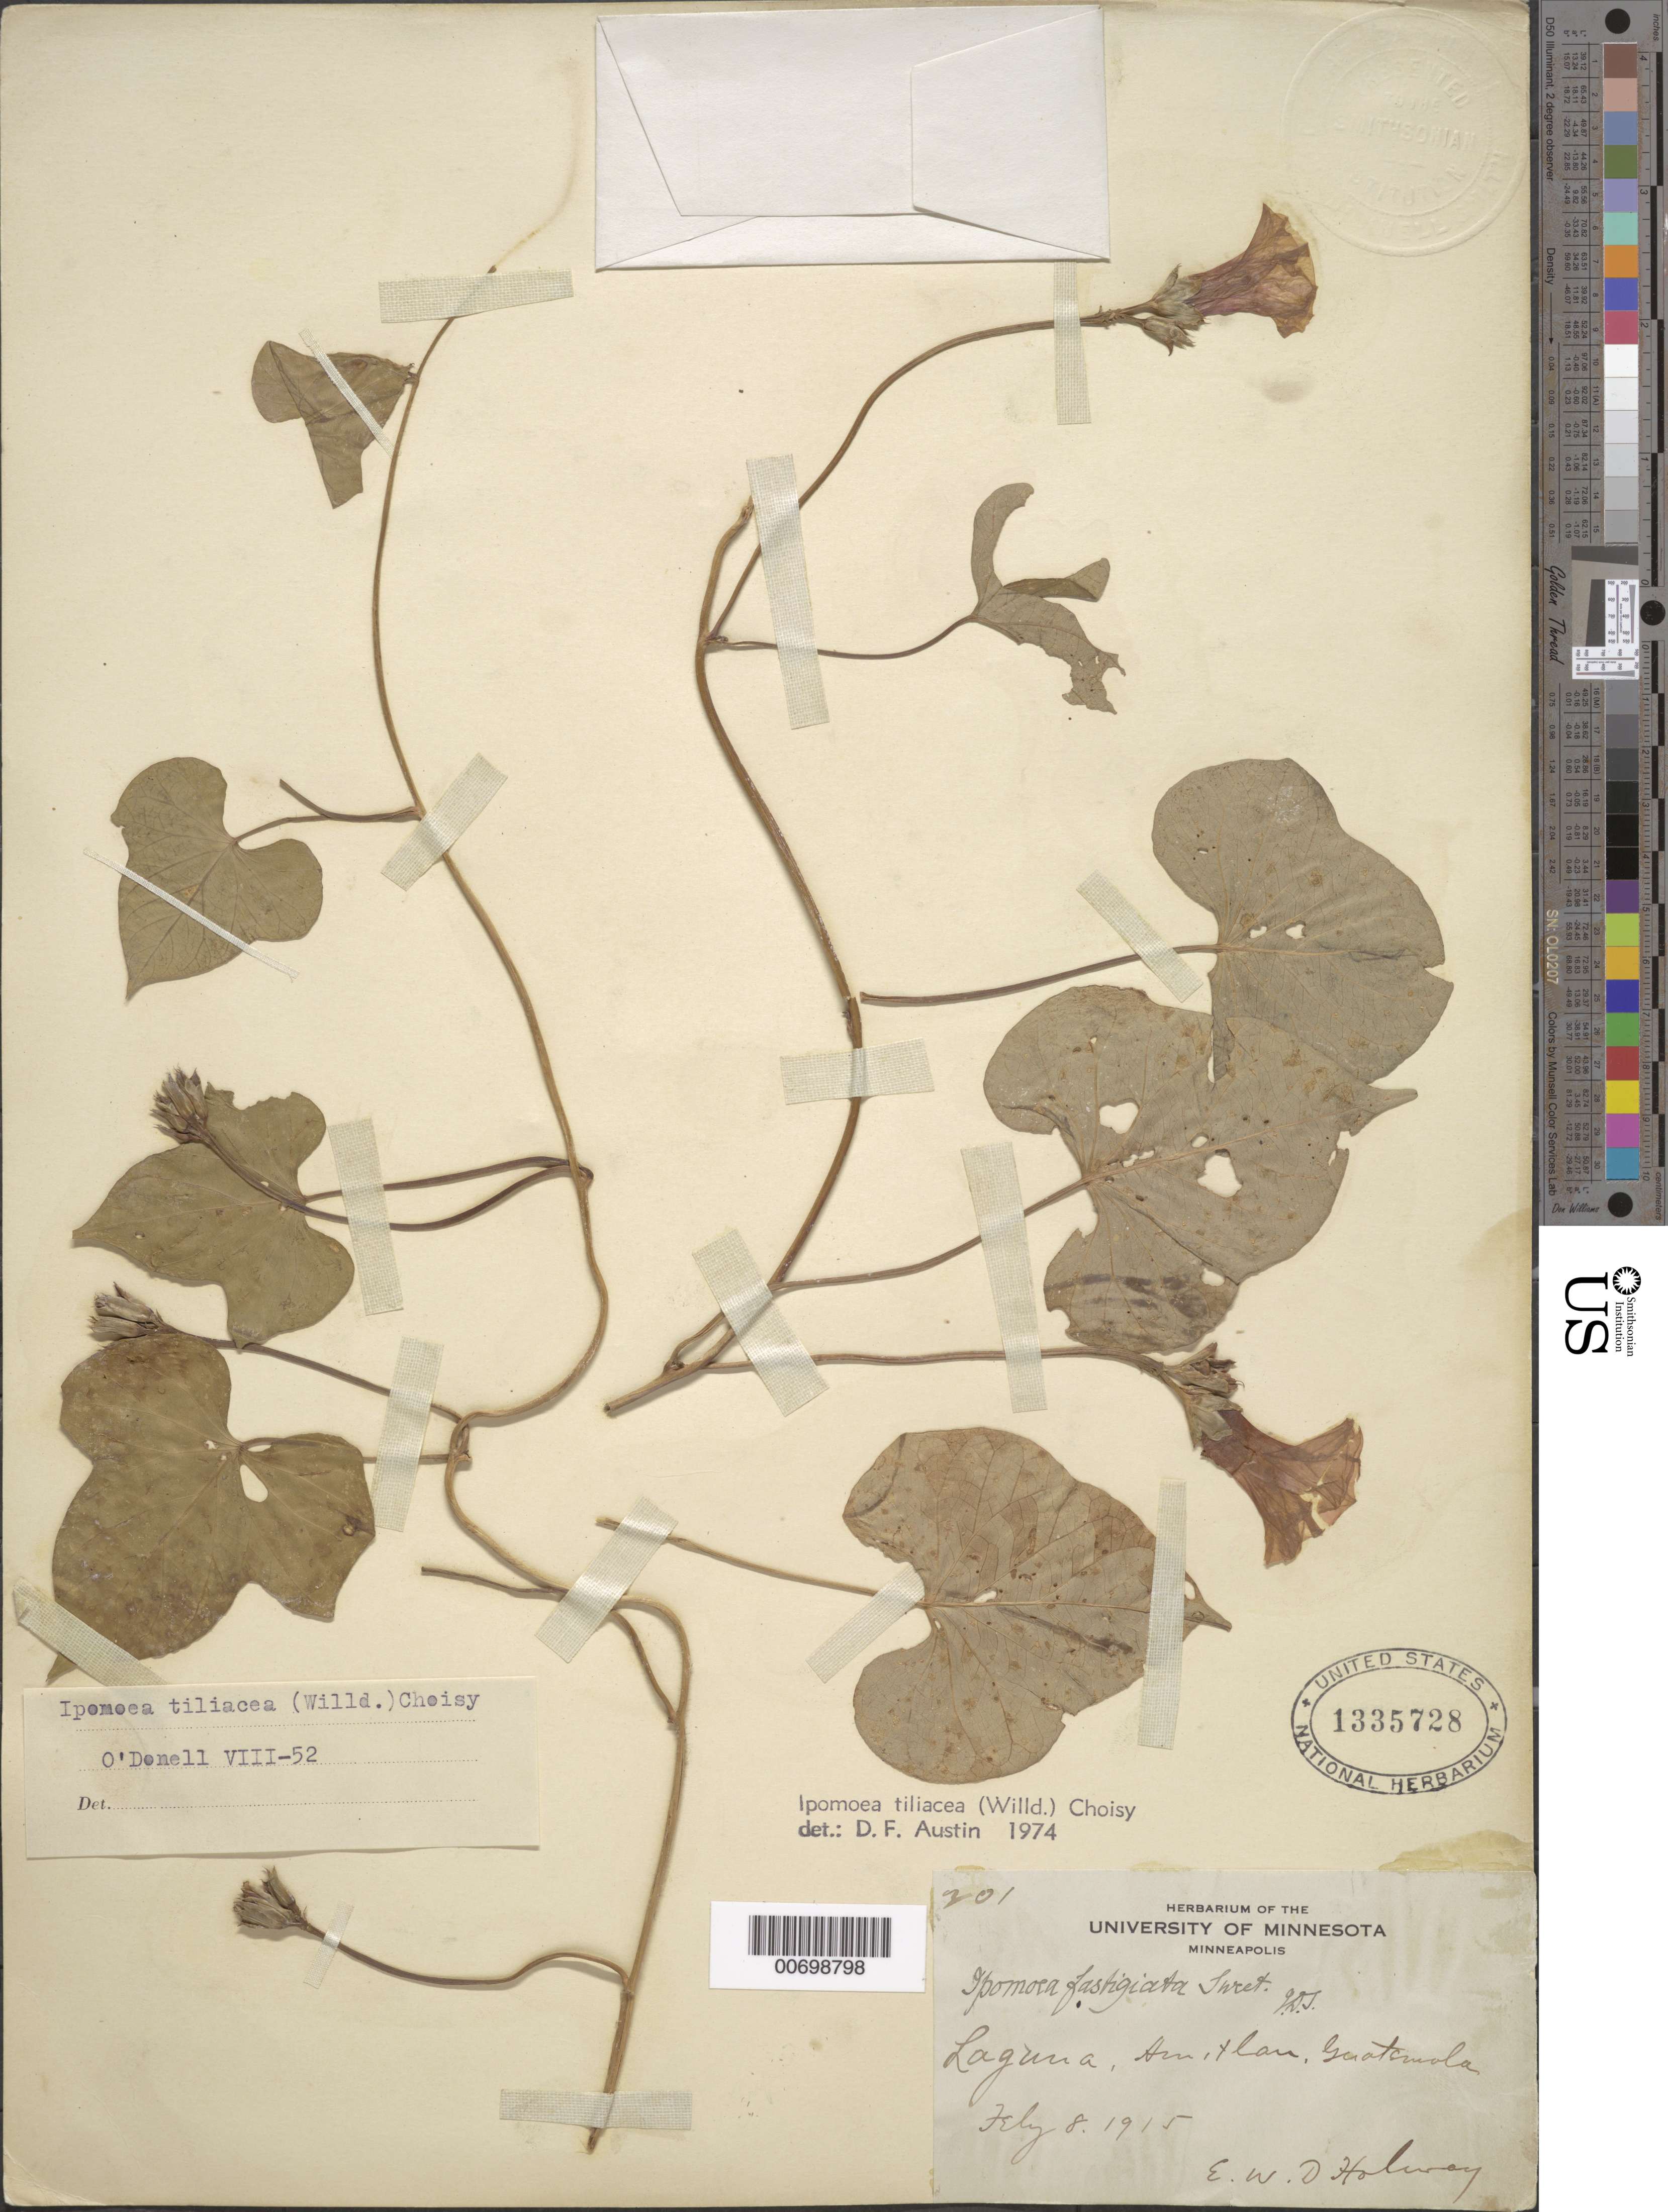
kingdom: Plantae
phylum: Tracheophyta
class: Magnoliopsida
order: Solanales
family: Convolvulaceae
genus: Ipomoea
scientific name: Ipomoea tiliacea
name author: (Willd.) Choisy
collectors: E. W. D. Holway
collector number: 201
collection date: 1915-07-08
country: Guatemala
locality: Laguna, Amitlan.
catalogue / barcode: US 1335728